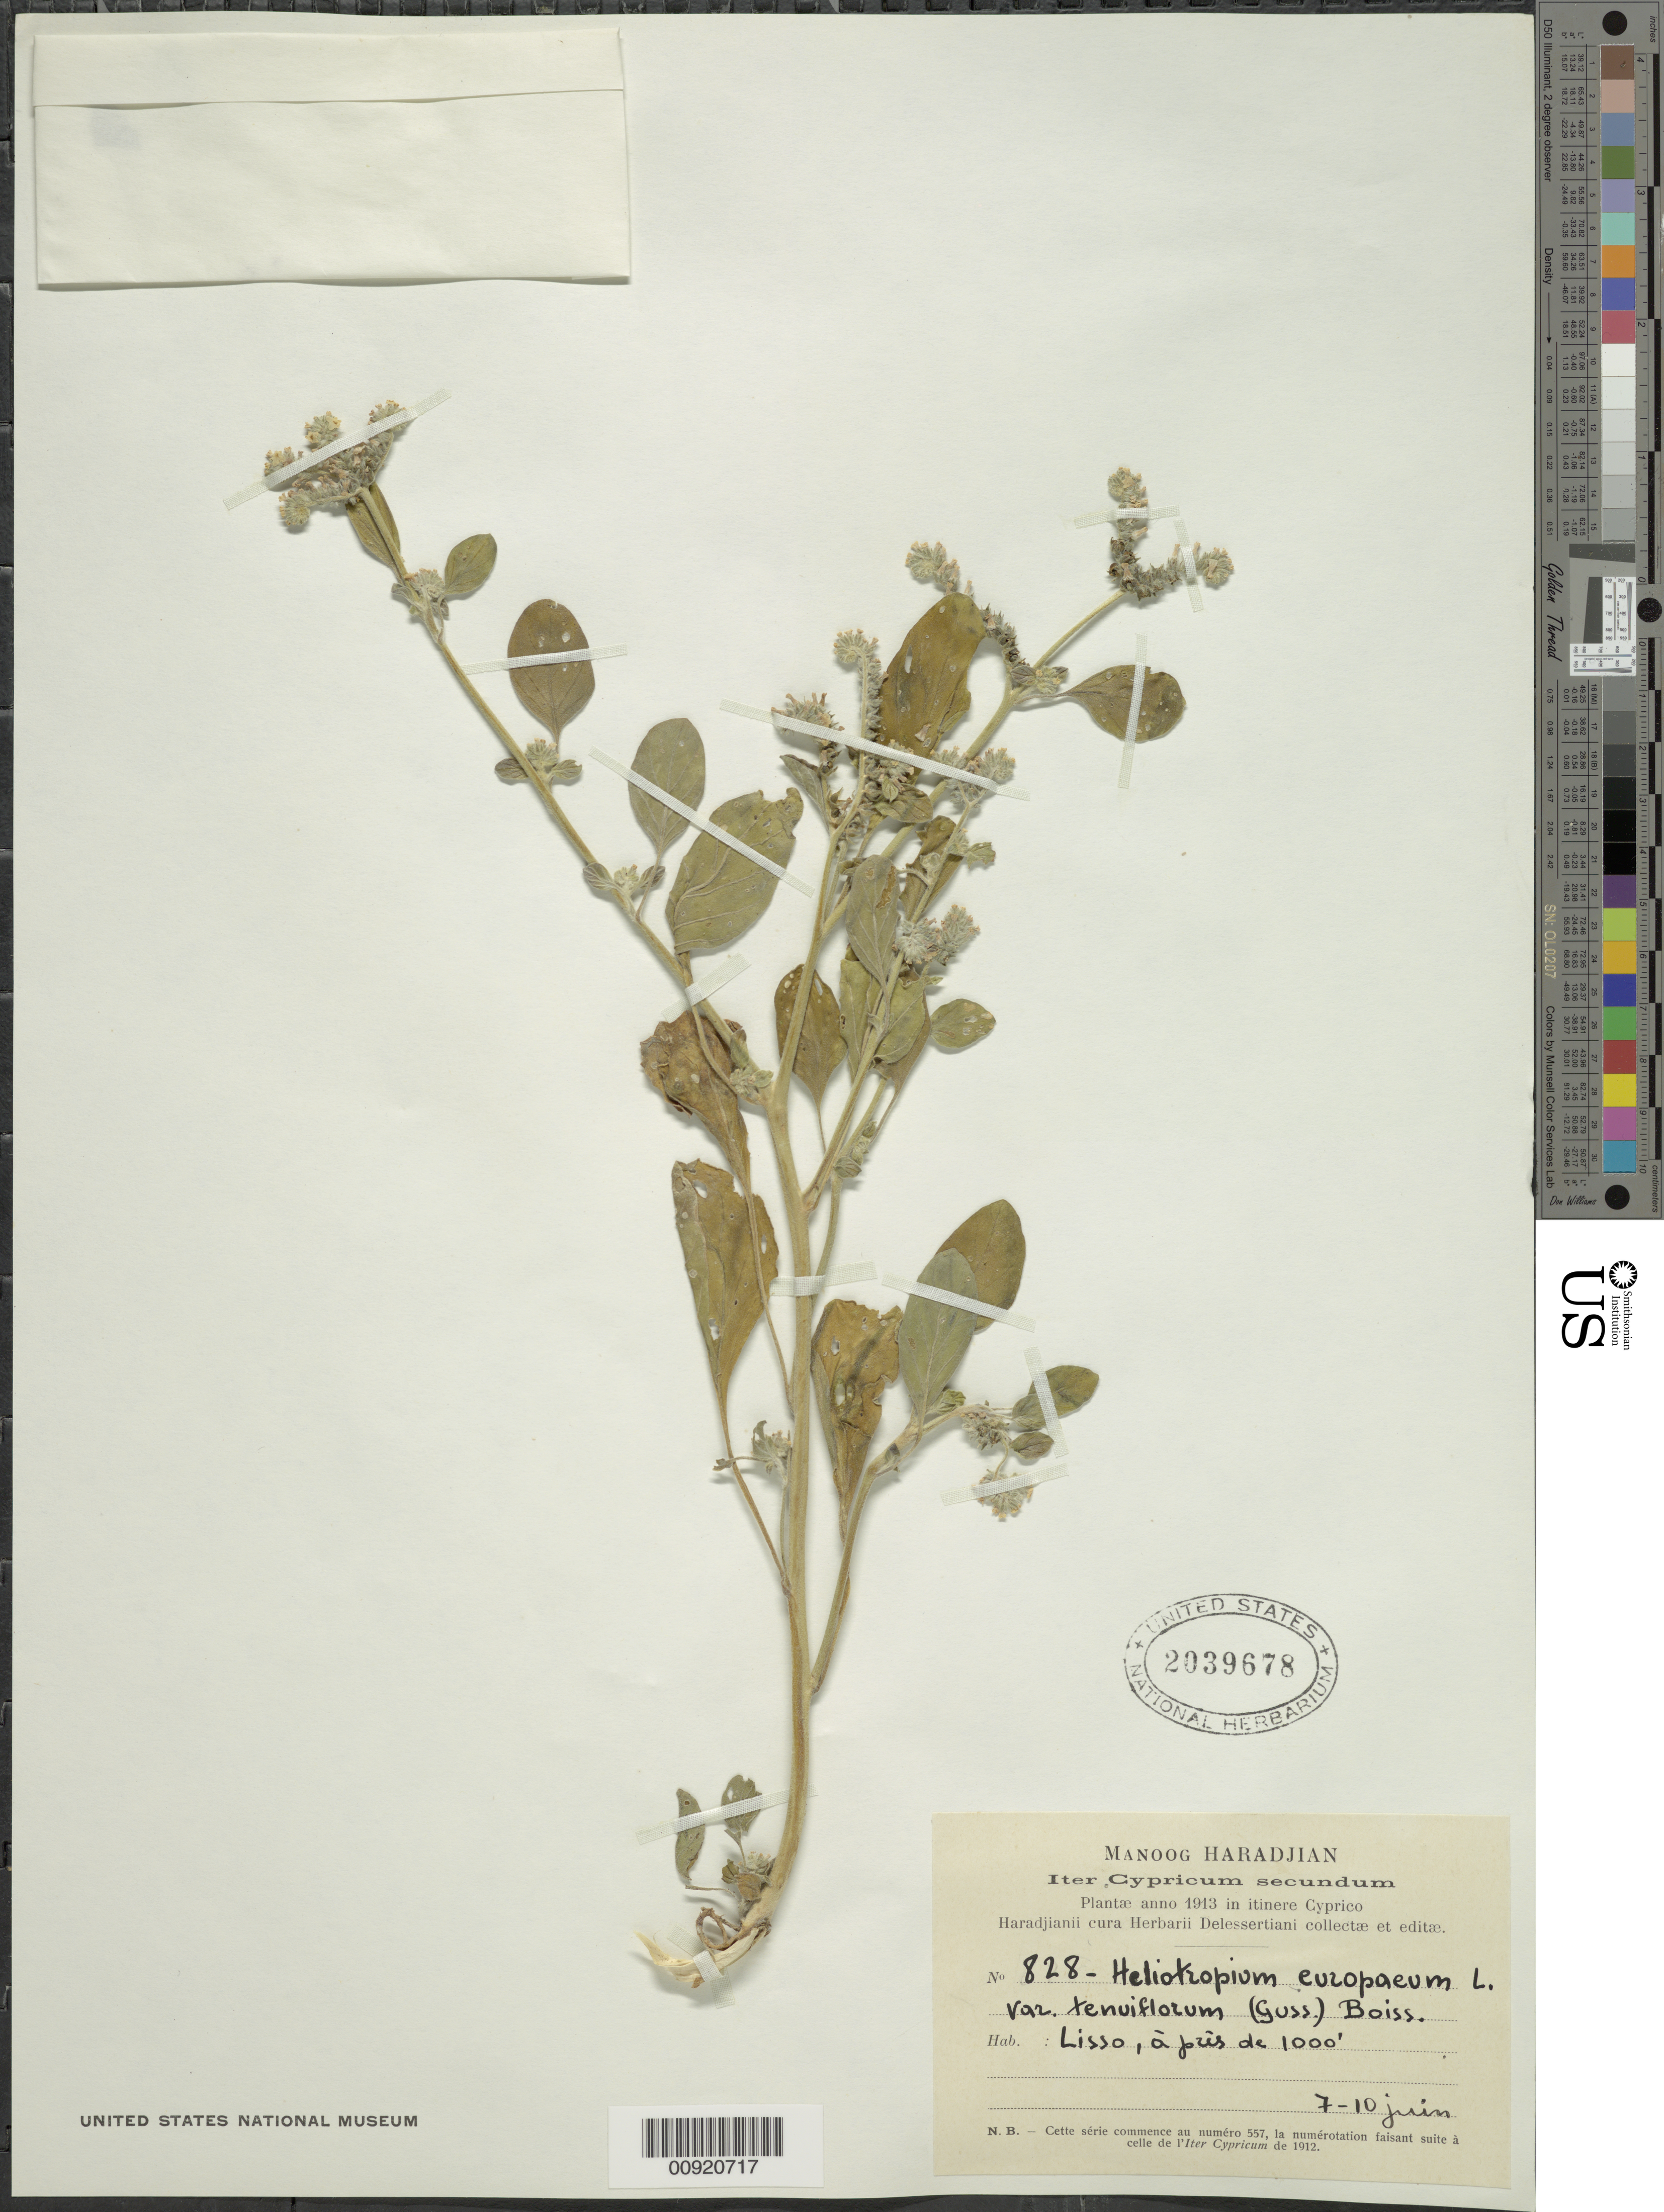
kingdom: Plantae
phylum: Tracheophyta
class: Magnoliopsida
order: Boraginales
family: Heliotropiaceae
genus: Heliotropium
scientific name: Heliotropium europaeum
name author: L.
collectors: M. Haradjian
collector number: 828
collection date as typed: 07 Jun 1913 to 10 Jun 1913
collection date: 1913-06-07/1913-06-10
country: Cyprus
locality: Lisso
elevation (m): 305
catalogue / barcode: US 2039678